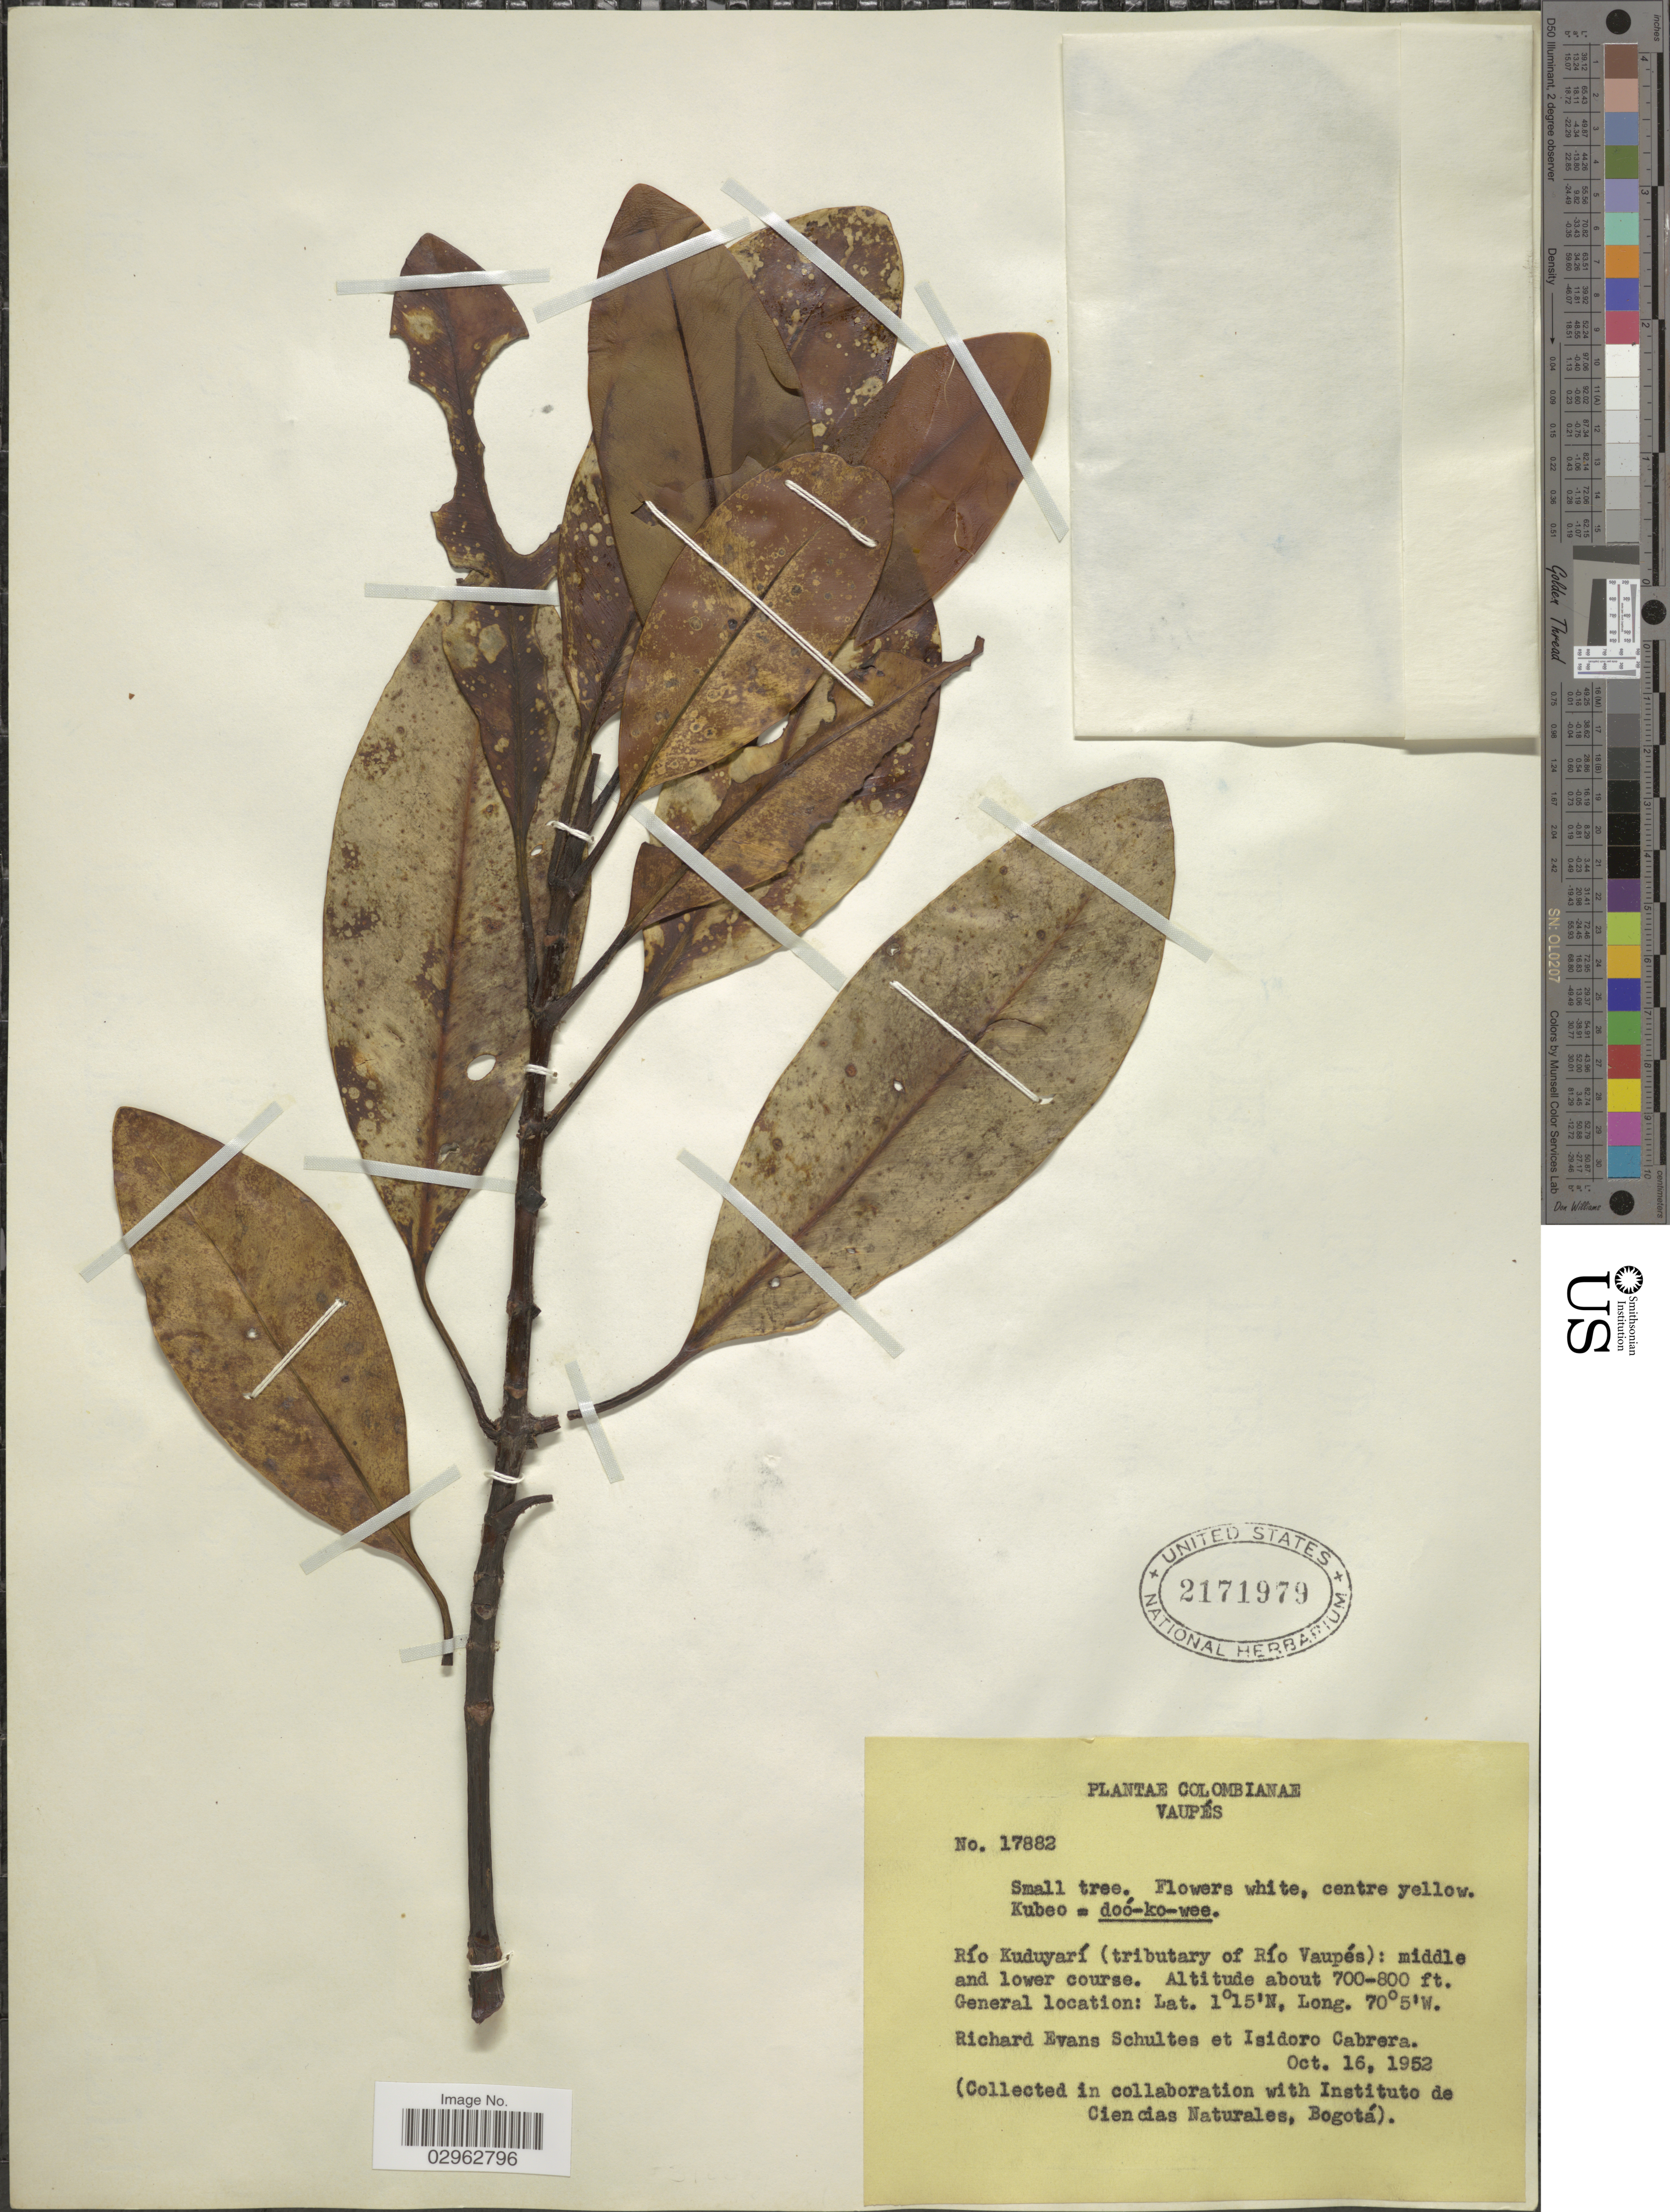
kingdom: Plantae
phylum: Tracheophyta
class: Magnoliopsida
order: Malpighiales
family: Clusiaceae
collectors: R. E. Schultes & I. Cabrera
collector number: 17882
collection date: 1952-10-16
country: Colombia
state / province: Vaupés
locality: Río Kuduyarí (tributary of Río Vaupés): middle and lower course.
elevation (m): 213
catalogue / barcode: US 2171979